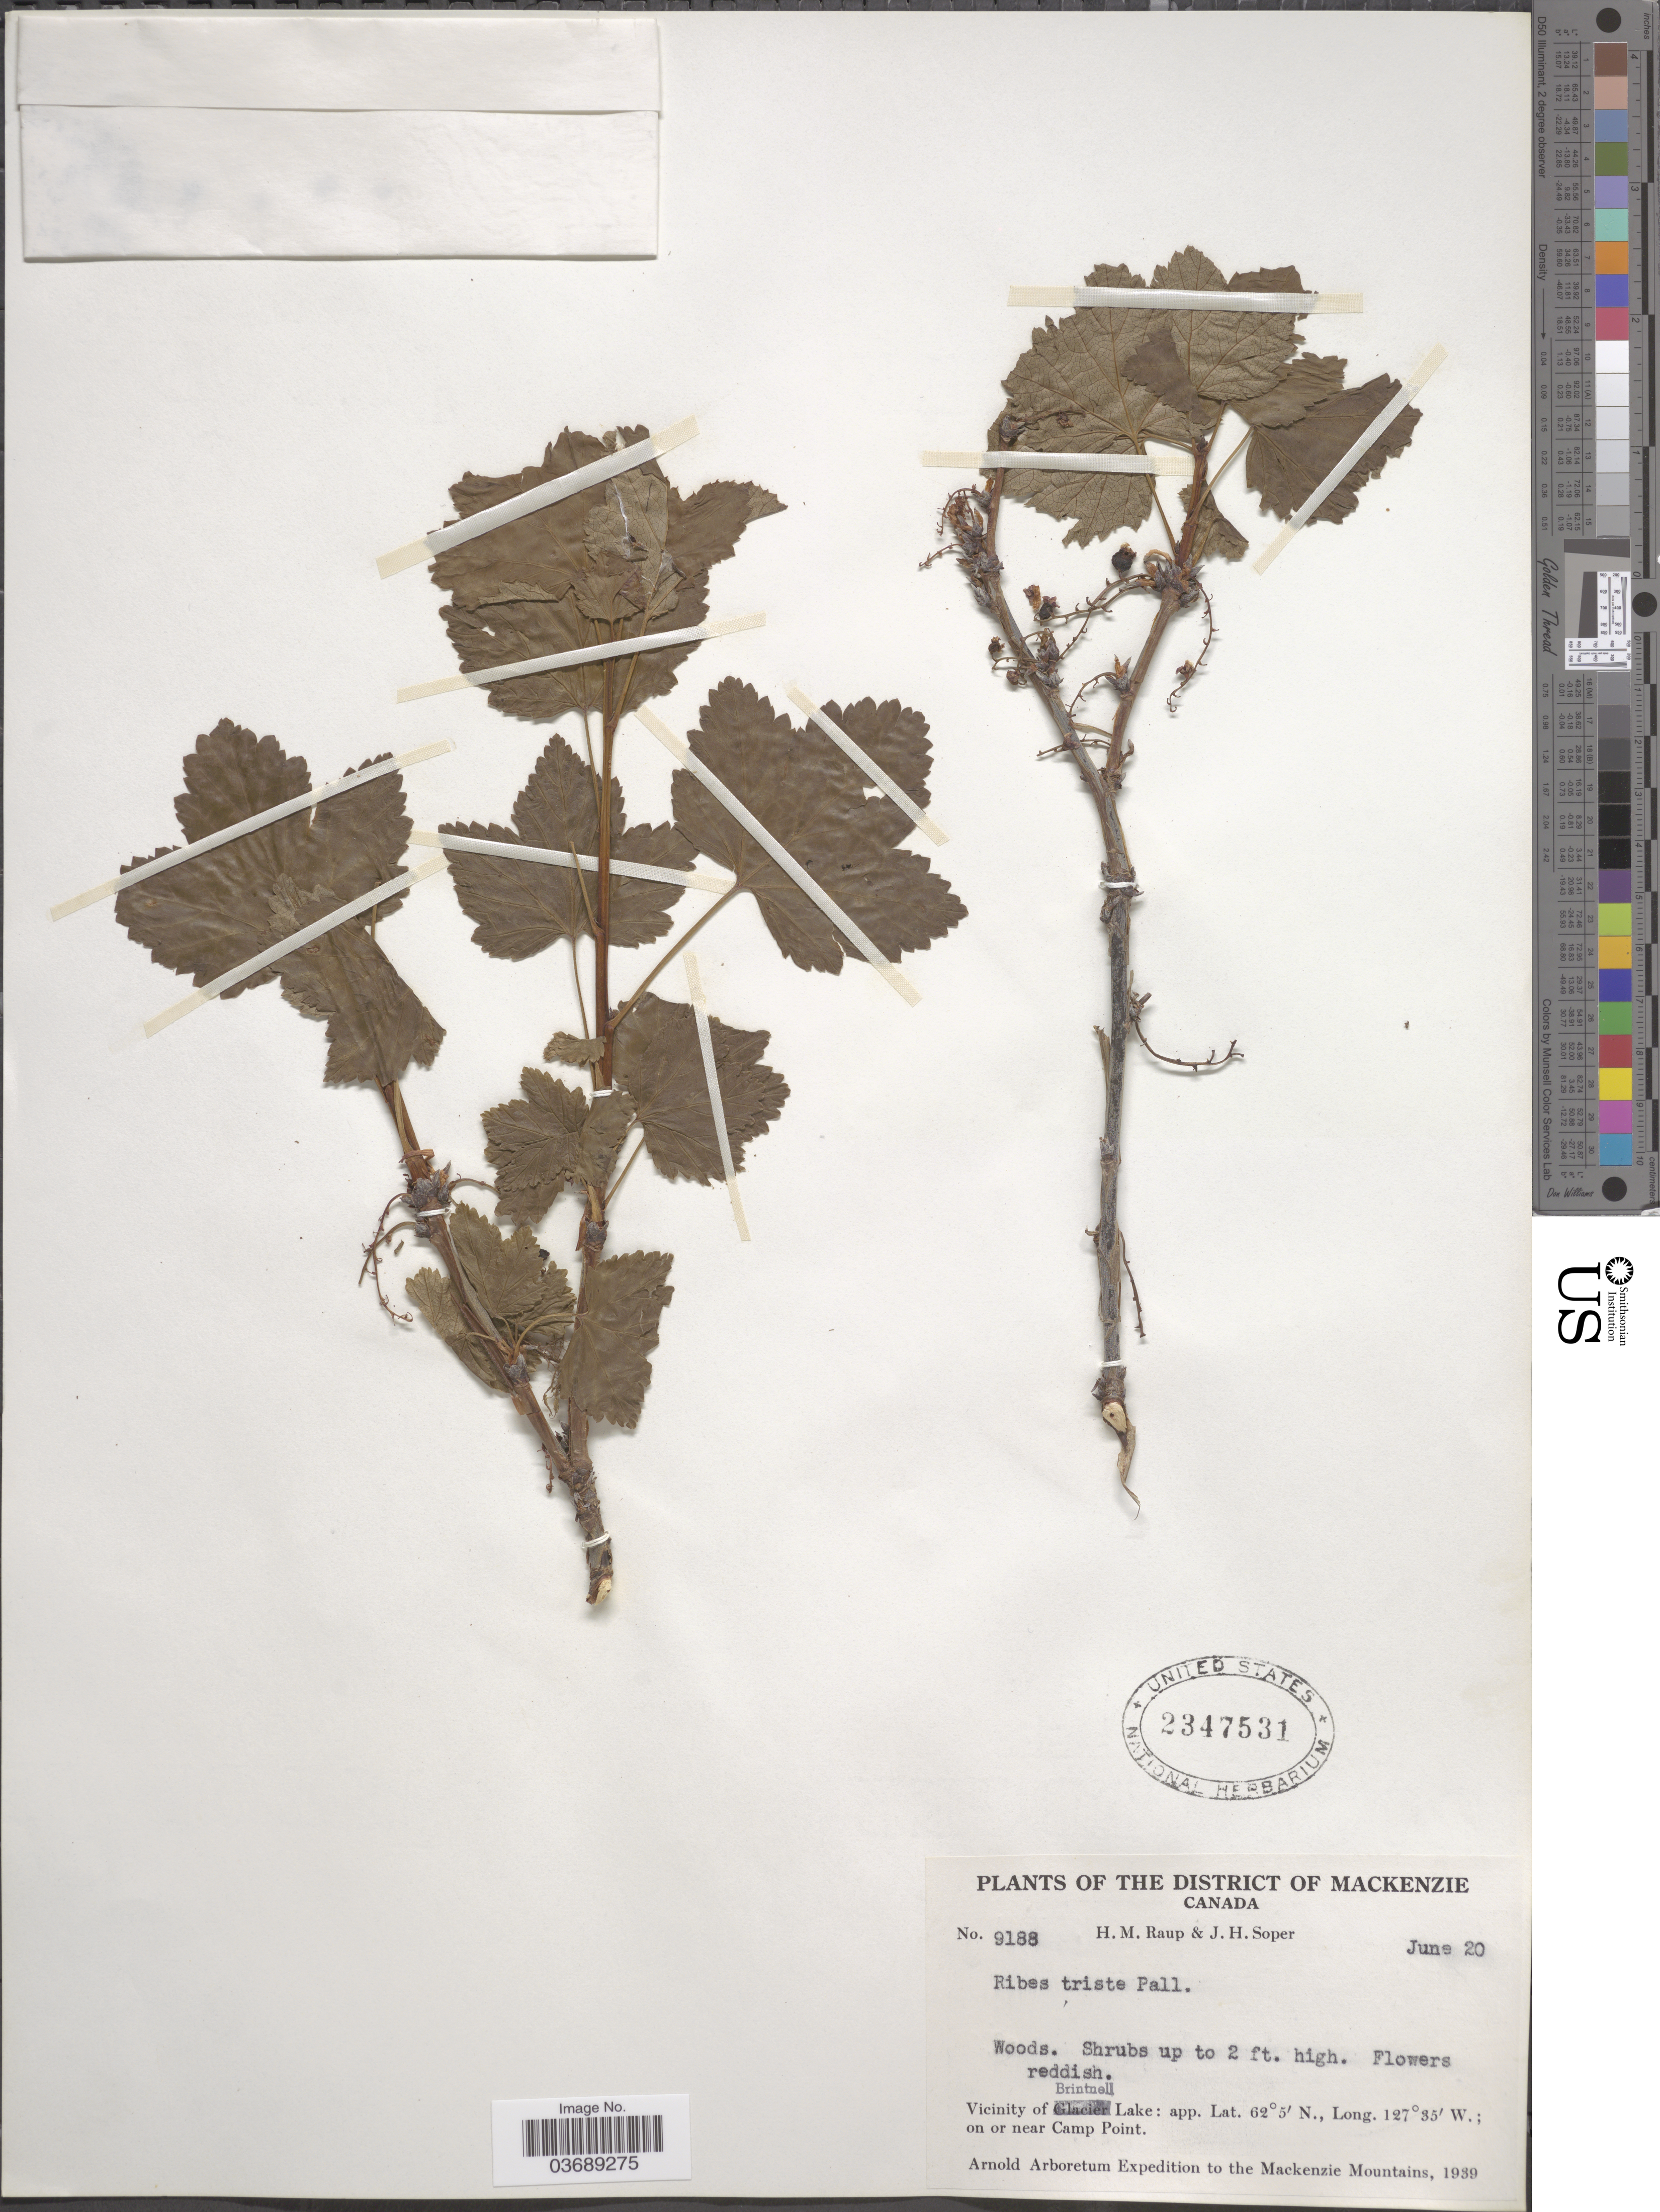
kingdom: Plantae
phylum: Tracheophyta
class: Magnoliopsida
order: Saxifragales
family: Grossulariaceae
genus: Ribes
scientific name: Ribes triste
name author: Pall.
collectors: H. Raup & J. H. Soper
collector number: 9188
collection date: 1939-06-20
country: Canada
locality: The Disitrict of Mackenzie. Vicinity of Brintnell Lake; on or near Camp Point.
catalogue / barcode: US 2347531